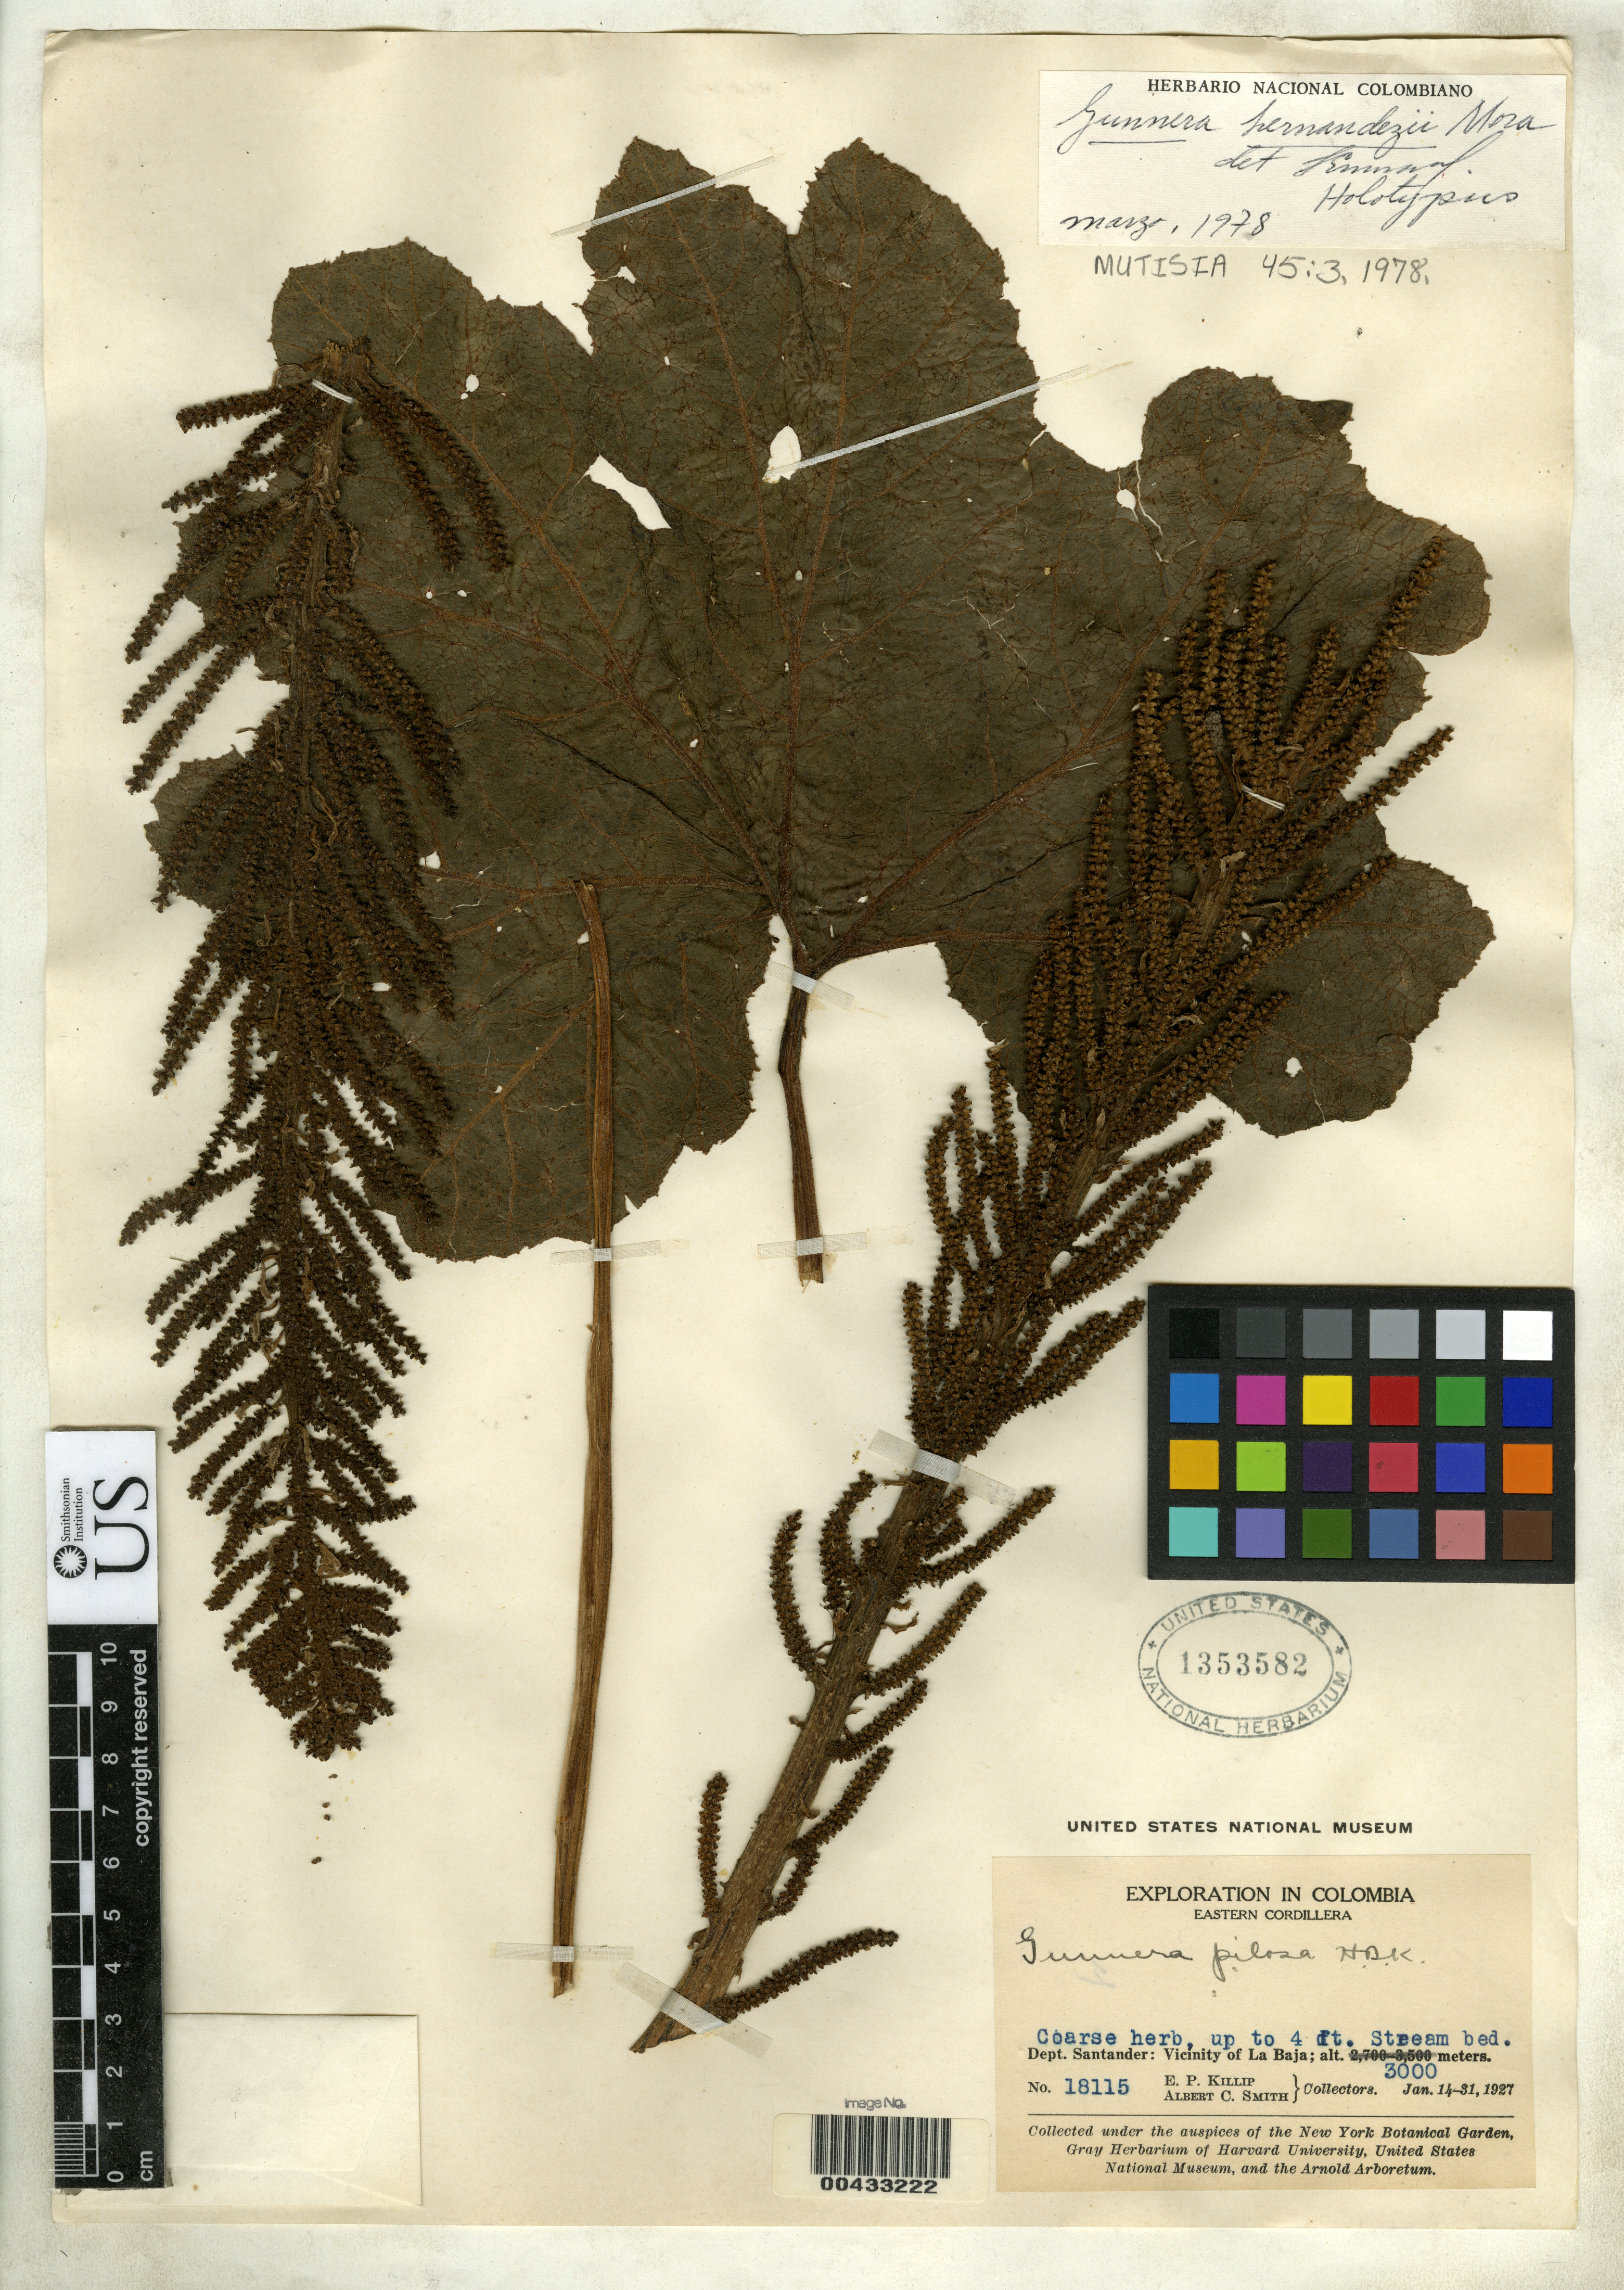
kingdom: Plantae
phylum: Tracheophyta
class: Magnoliopsida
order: Gunnerales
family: Gunneraceae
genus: Gunnera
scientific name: Gunnera hernandezii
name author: L.E. Mora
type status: Holotype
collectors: E. P. Killip & A. C. Smith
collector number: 18115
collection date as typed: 14 Jan 1927 to 31 Jan 1927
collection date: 1927-01-14/1927-01-31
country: Colombia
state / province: Santander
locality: Vicinity of La Baja.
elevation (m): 3000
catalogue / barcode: US 1353582